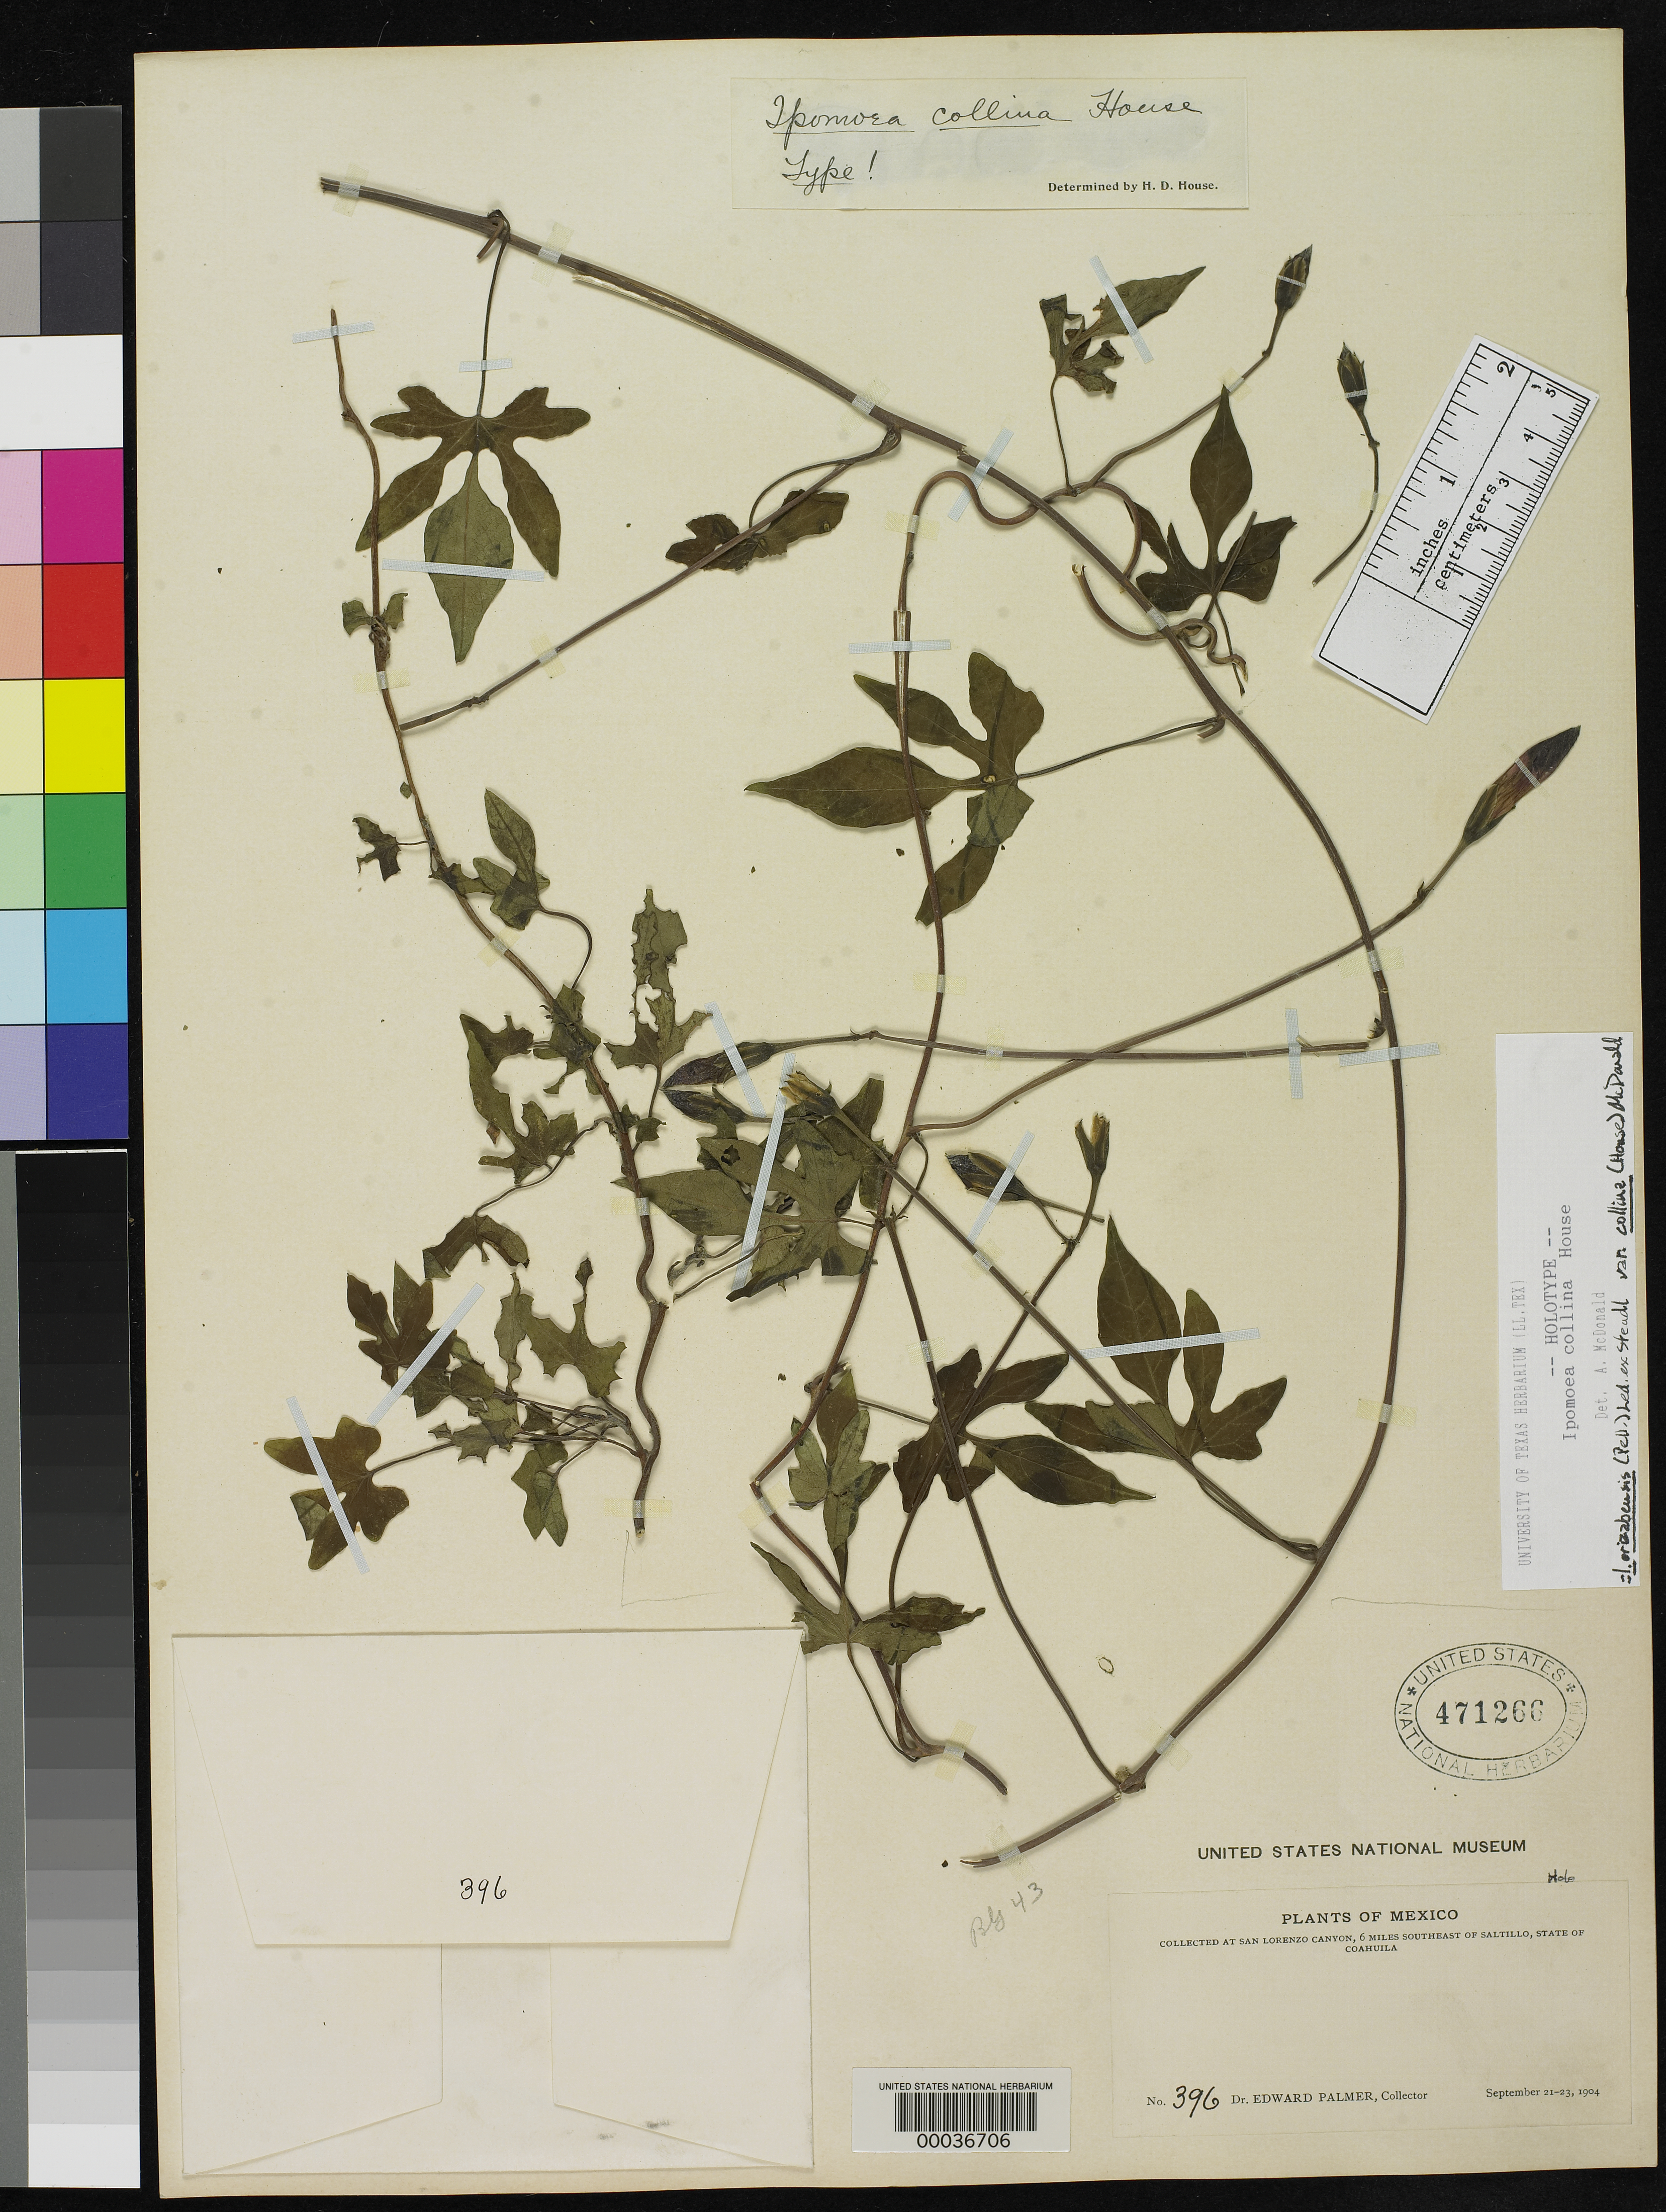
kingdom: Plantae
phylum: Tracheophyta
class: Magnoliopsida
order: Solanales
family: Convolvulaceae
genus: Ipomoea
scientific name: Ipomoea collina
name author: House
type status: Holotype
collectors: E. Palmer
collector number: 396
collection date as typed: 21 Sep 1904 to 23 Sep 1904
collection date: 1904-09-21/1904-09-23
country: Mexico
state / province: Coahuila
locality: San Lorenzo Canyon, 6 mi S of Saltillo.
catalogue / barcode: US 471265